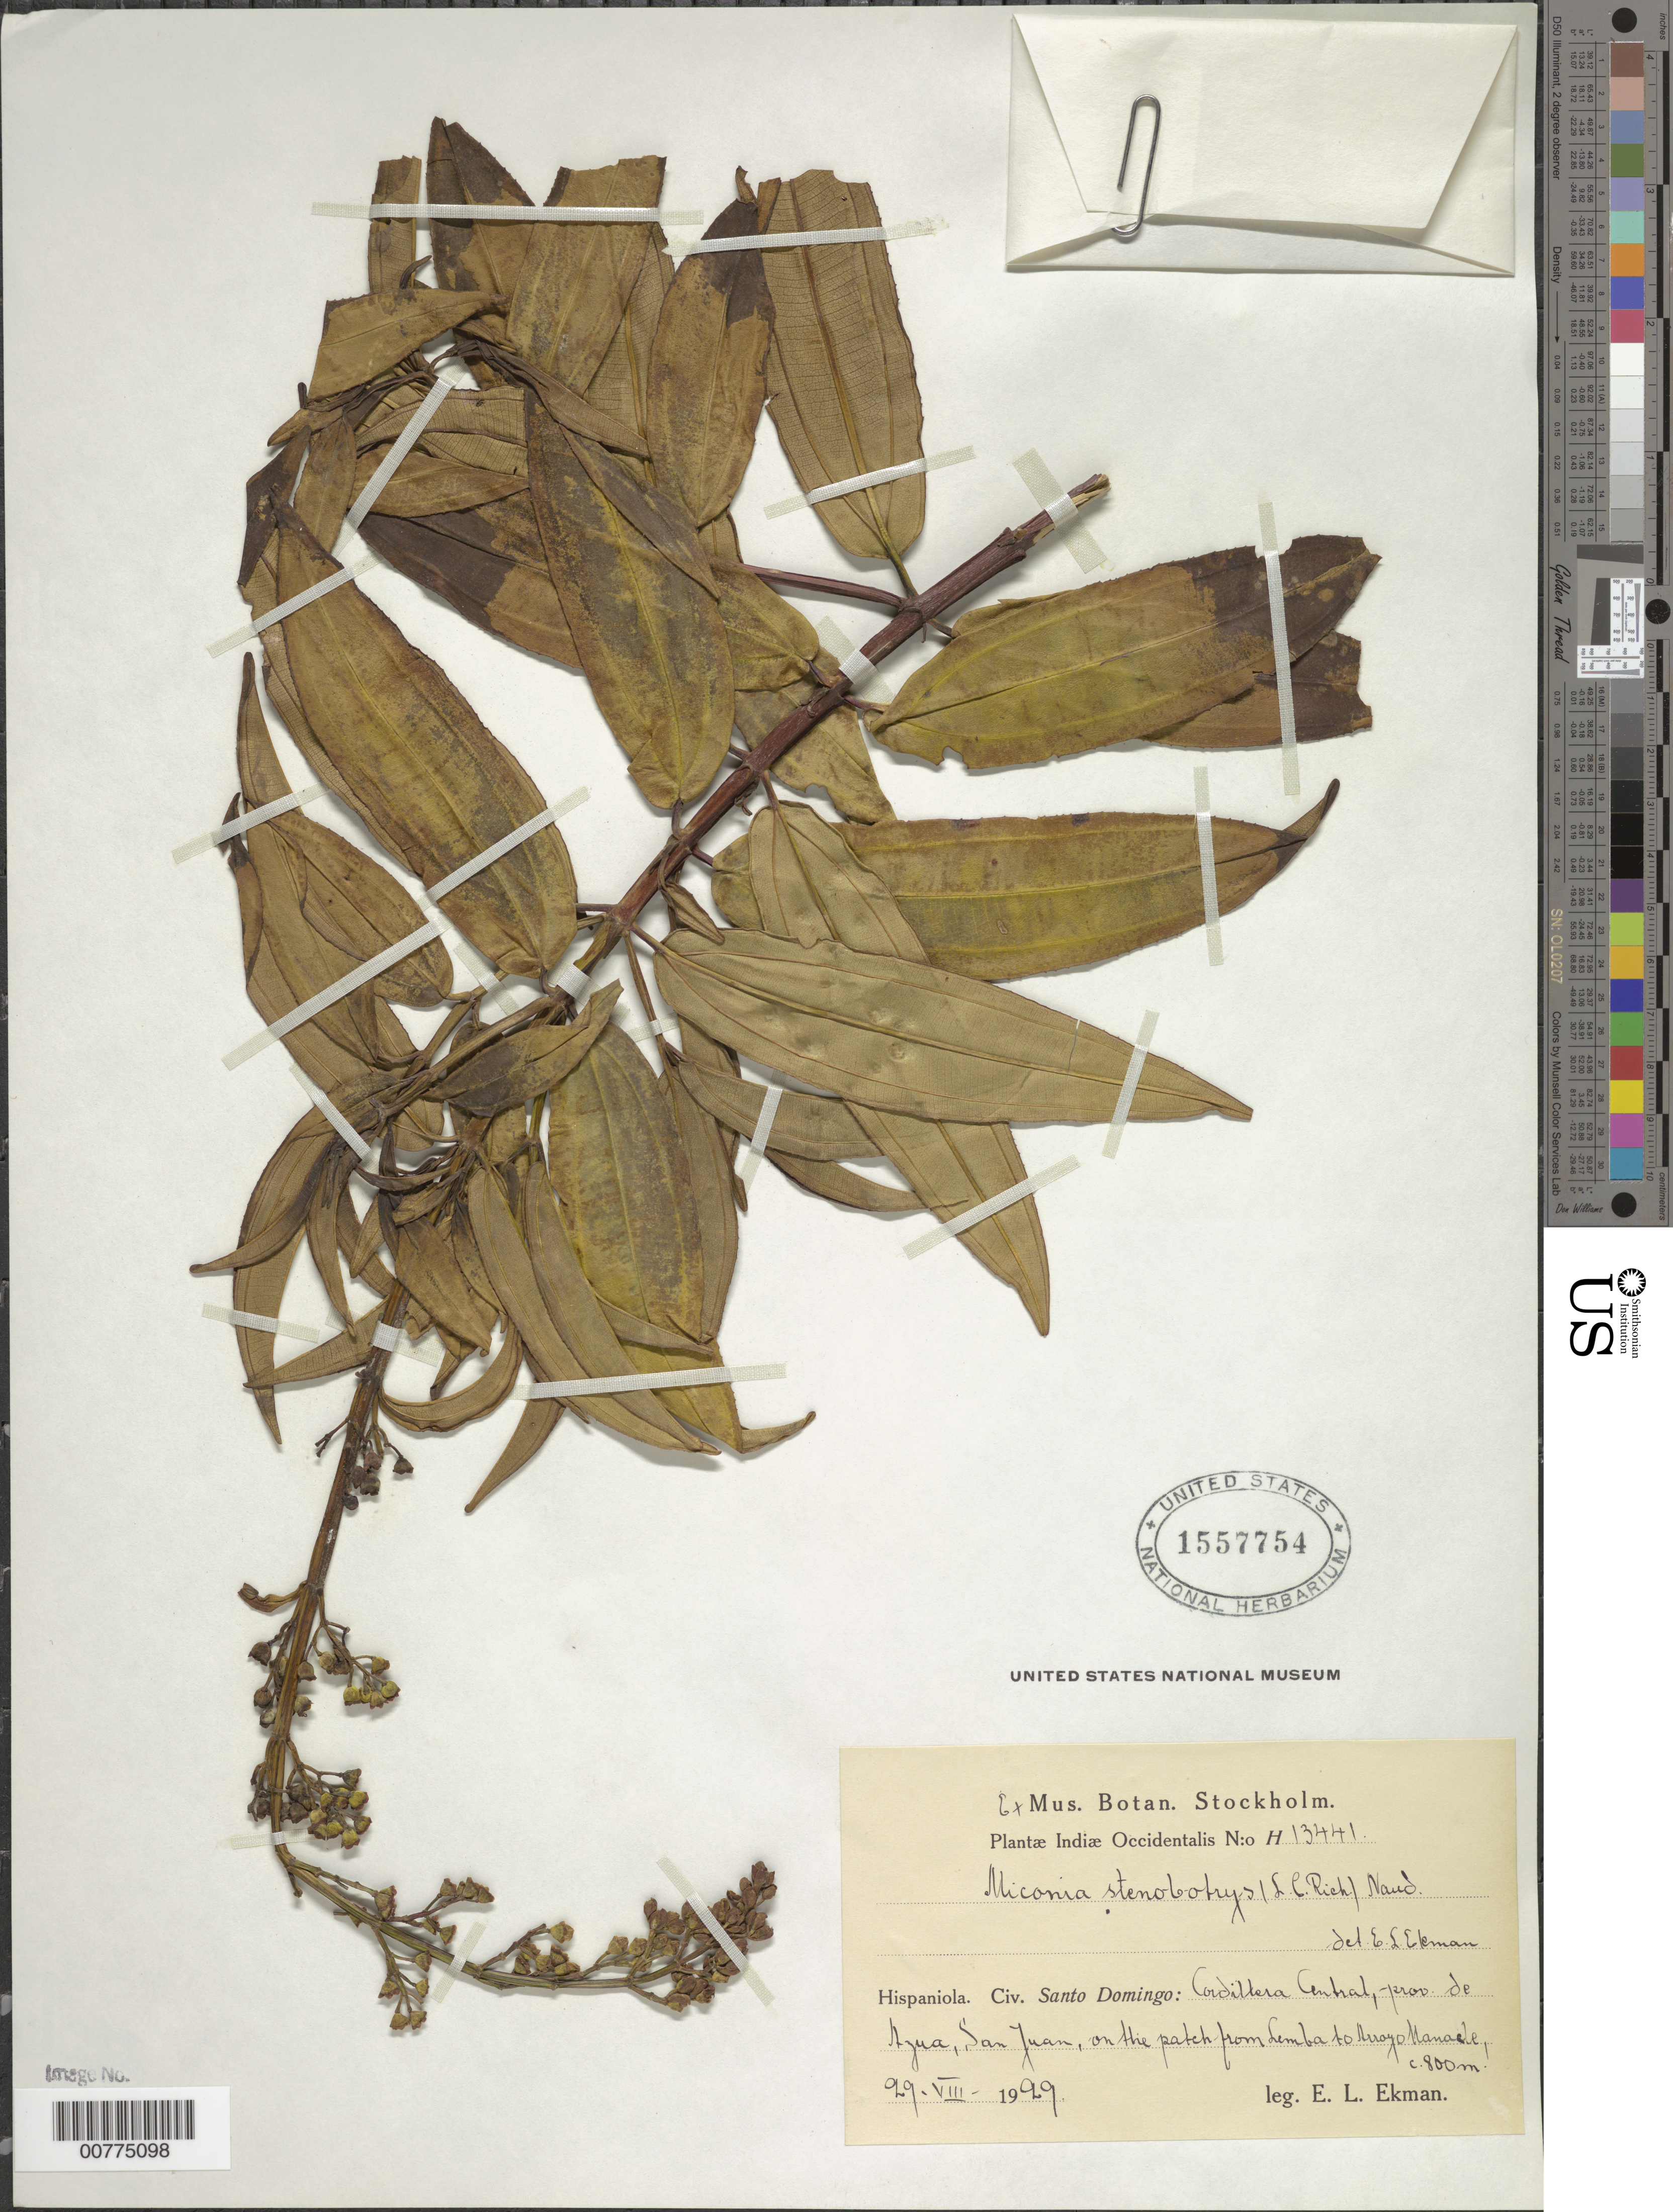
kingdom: Plantae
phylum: Tracheophyta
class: Magnoliopsida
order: Myrtales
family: Melastomataceae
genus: Miconia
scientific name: Miconia stenobotrys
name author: (Rich.) Naudin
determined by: Ekman, E. L.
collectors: E. L. Ekman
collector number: H 13441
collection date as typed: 27 Aug 1929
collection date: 1929-08-27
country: Dominican Republic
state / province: Azua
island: Hispaniola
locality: Cordillera Central, San Juan, on the patch from Lemba to Arroyo Manacle.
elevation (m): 800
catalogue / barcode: US 1557754